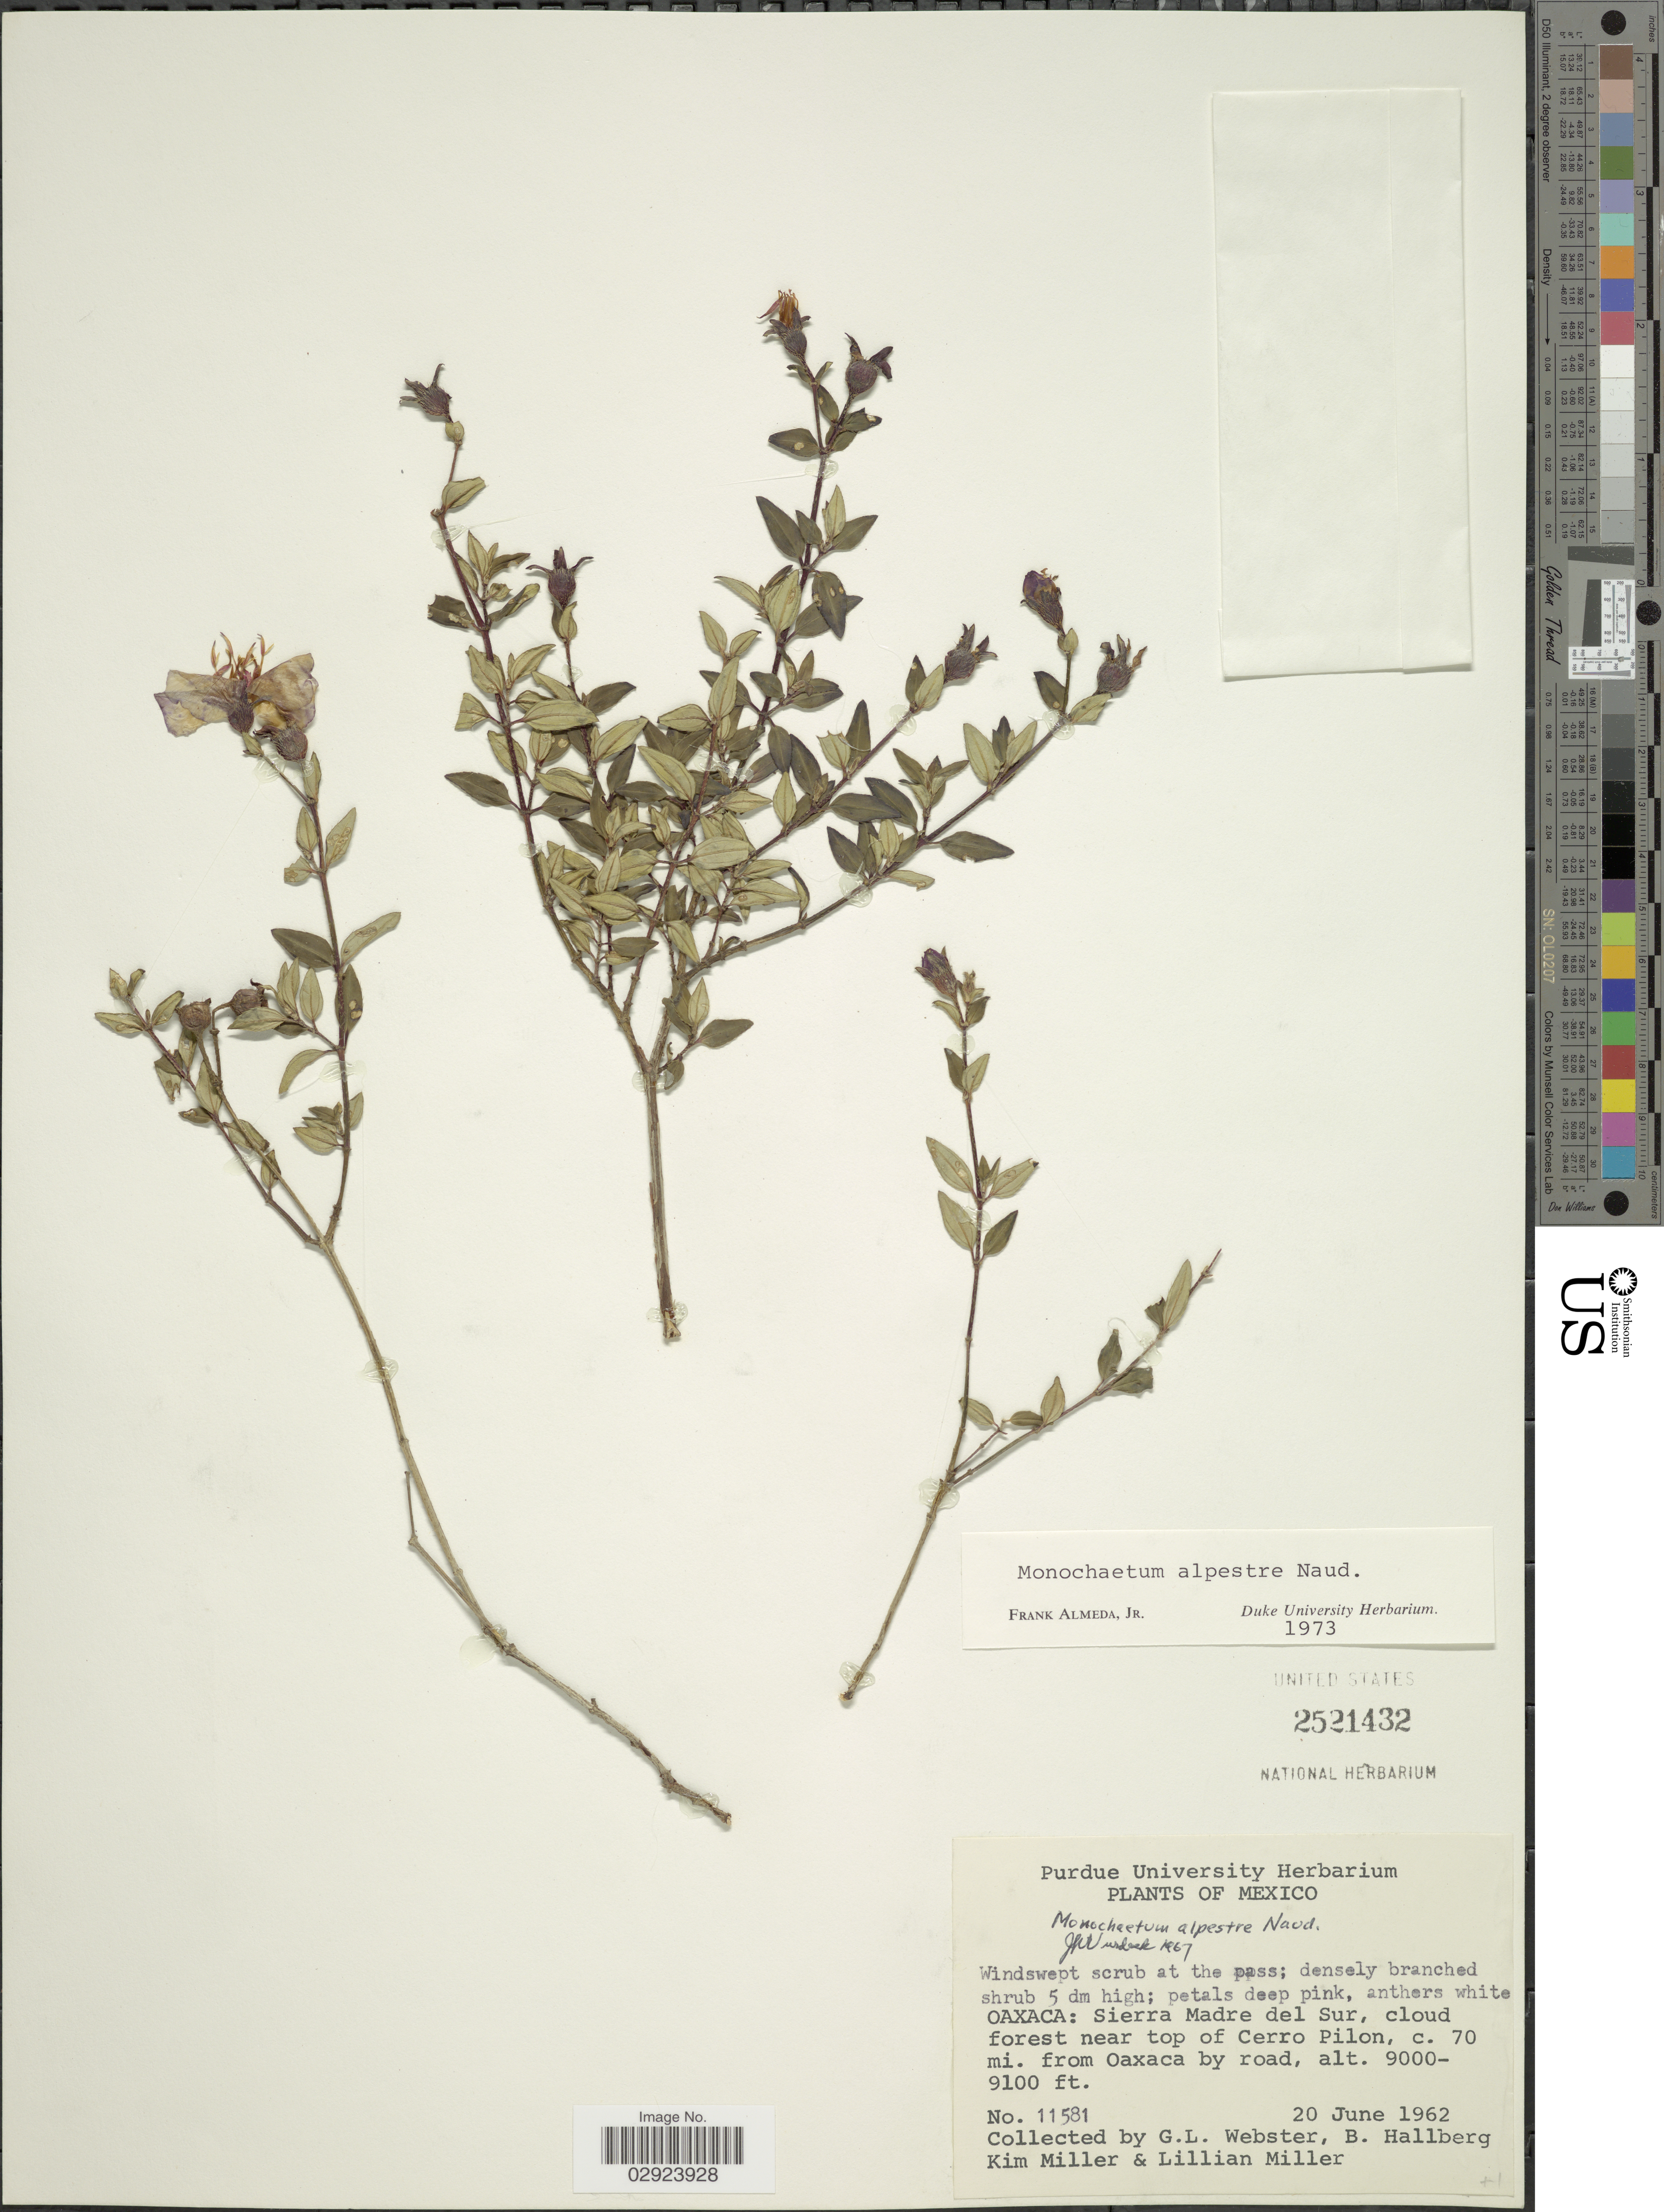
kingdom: Plantae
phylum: Tracheophyta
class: Magnoliopsida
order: Myrtales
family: Melastomataceae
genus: Monochaetum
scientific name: Monochaetum alpestre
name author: Naudin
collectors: G. L. Webster, B. Hallberg, K. Miller & L. Miller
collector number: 11581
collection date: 1962-06-20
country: Mexico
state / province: Oaxaca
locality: Sierra Madre del Sur, cloud forest near top of Cerro Pilon, c. 70 mi. from Oaxaca by road.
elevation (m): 2743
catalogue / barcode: US 2521432